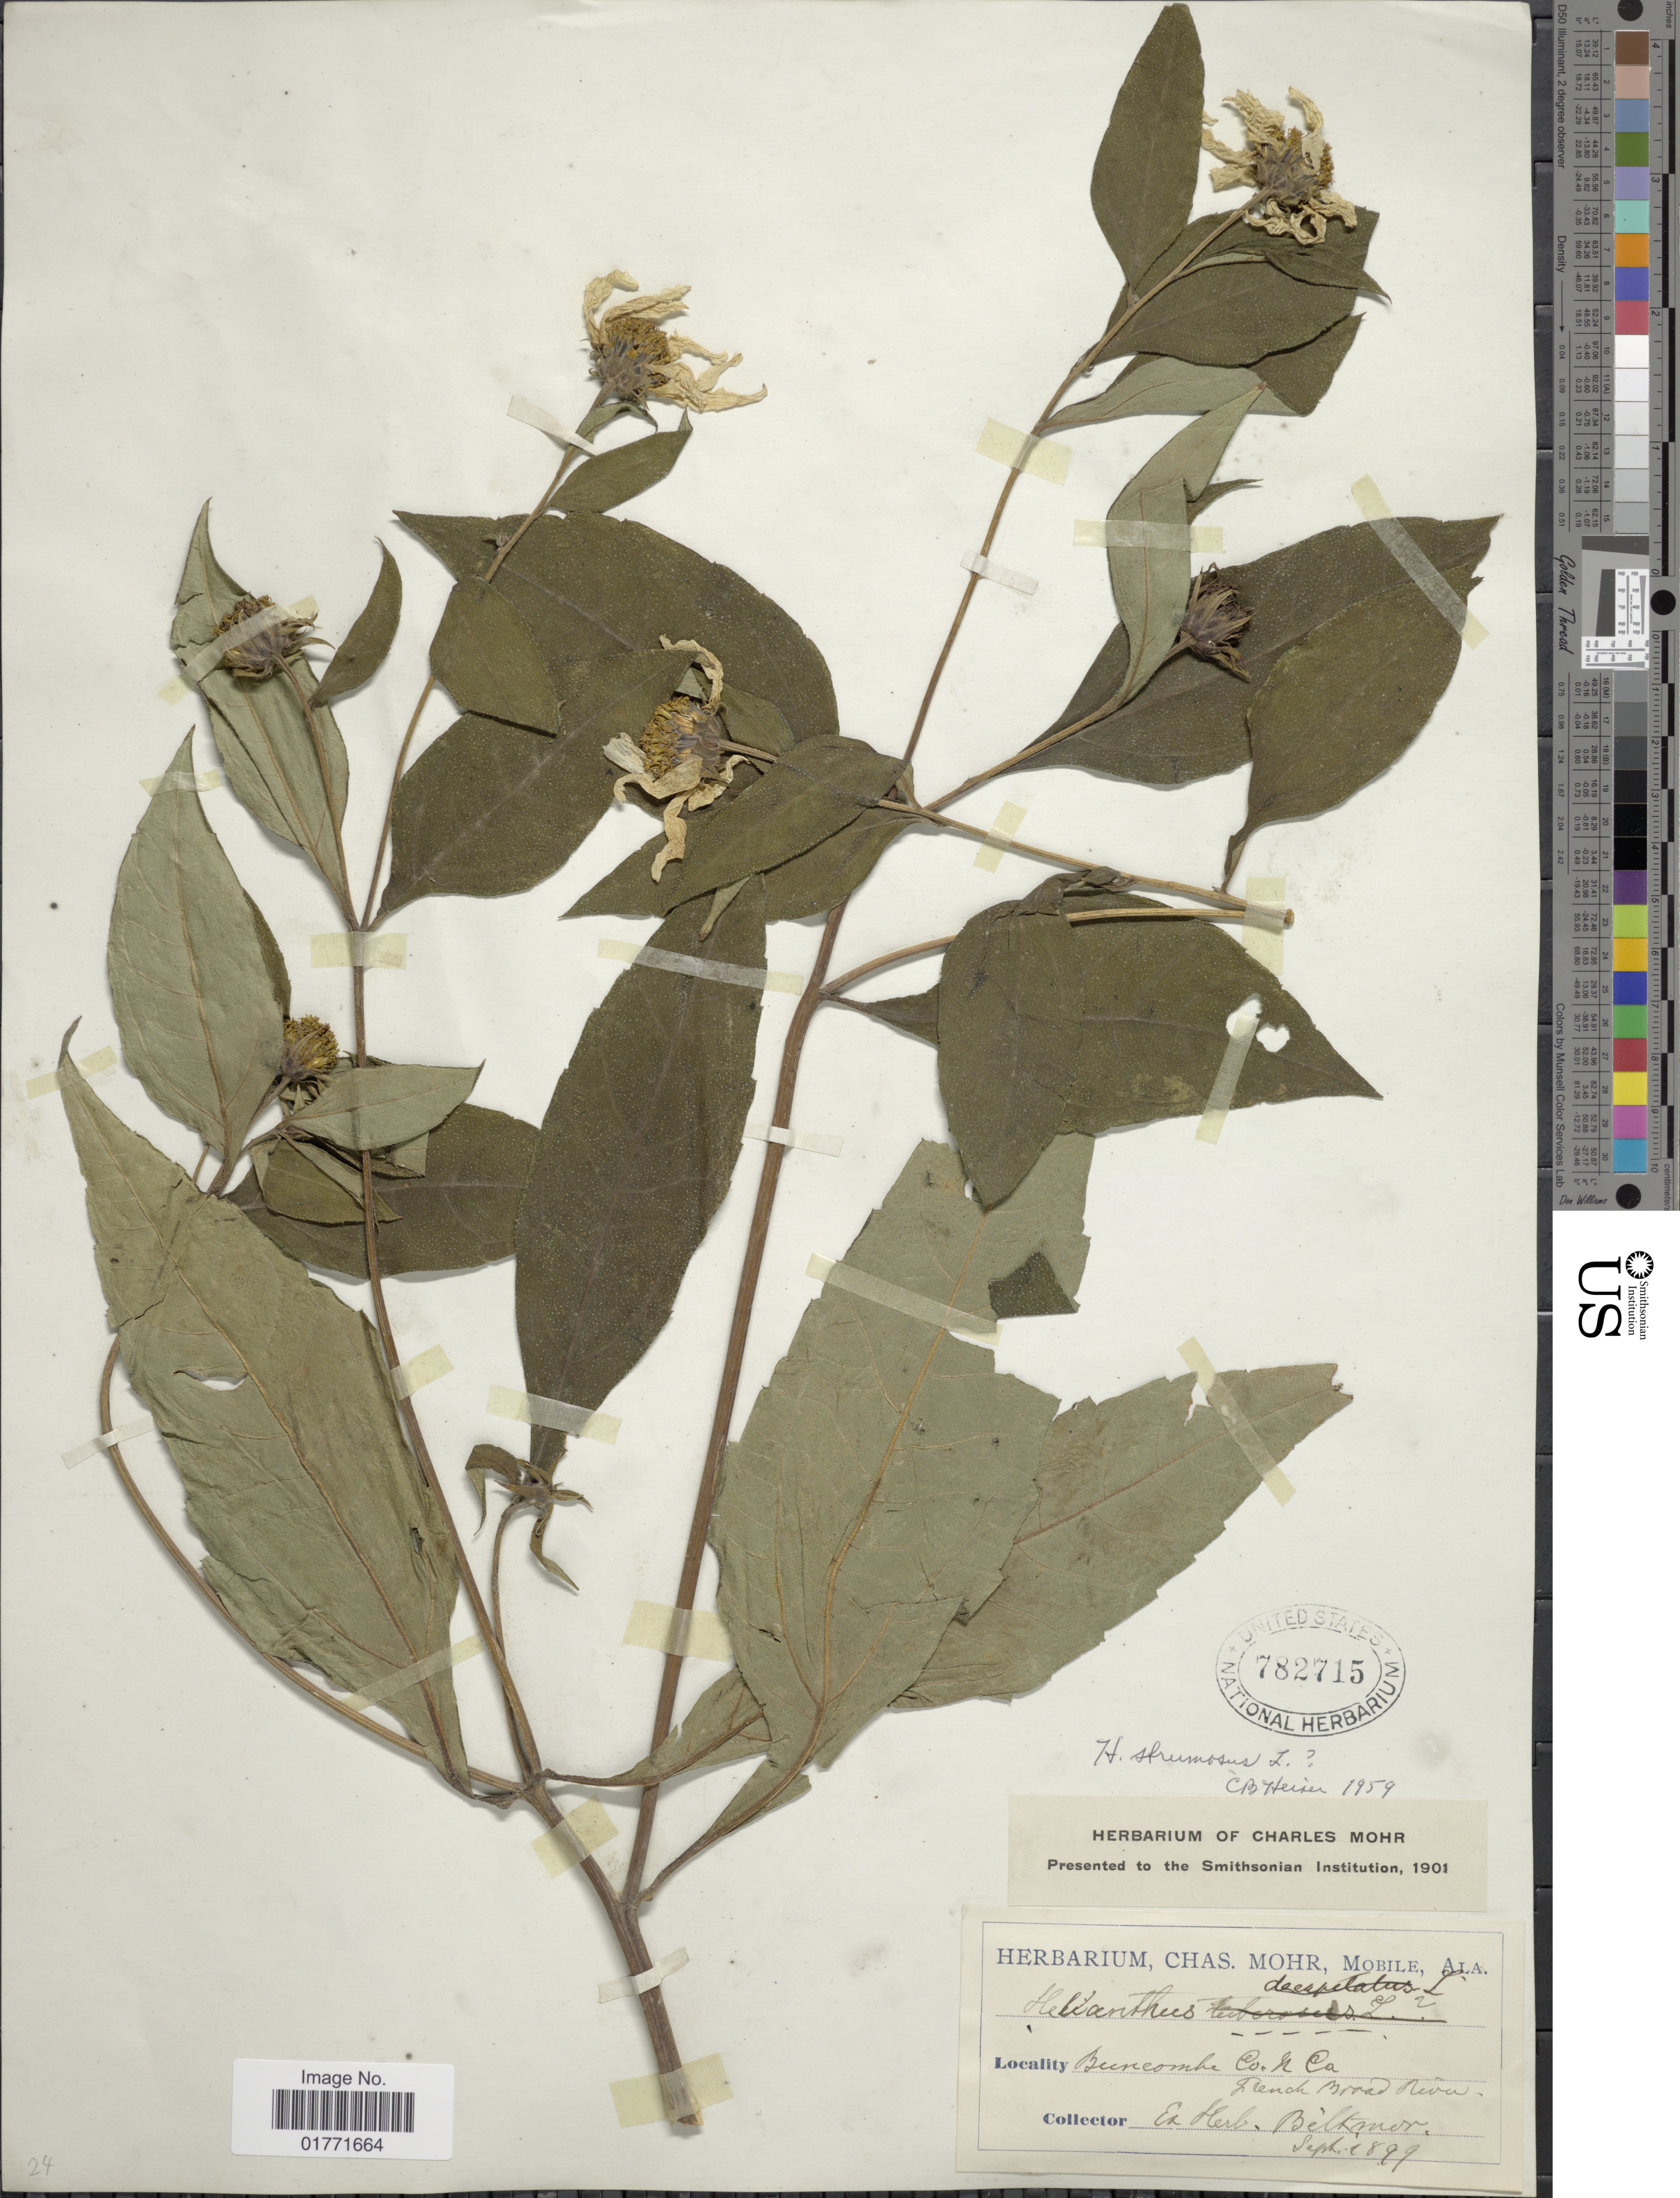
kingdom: Plantae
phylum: Tracheophyta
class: Magnoliopsida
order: Asterales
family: Asteraceae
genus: Helianthus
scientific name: Helianthus strumosus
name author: L.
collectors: ex herb. Biltmore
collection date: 1899-09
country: United States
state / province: North Carolina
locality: Buncome Co, N Ca. French Broad River.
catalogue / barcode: US 782715